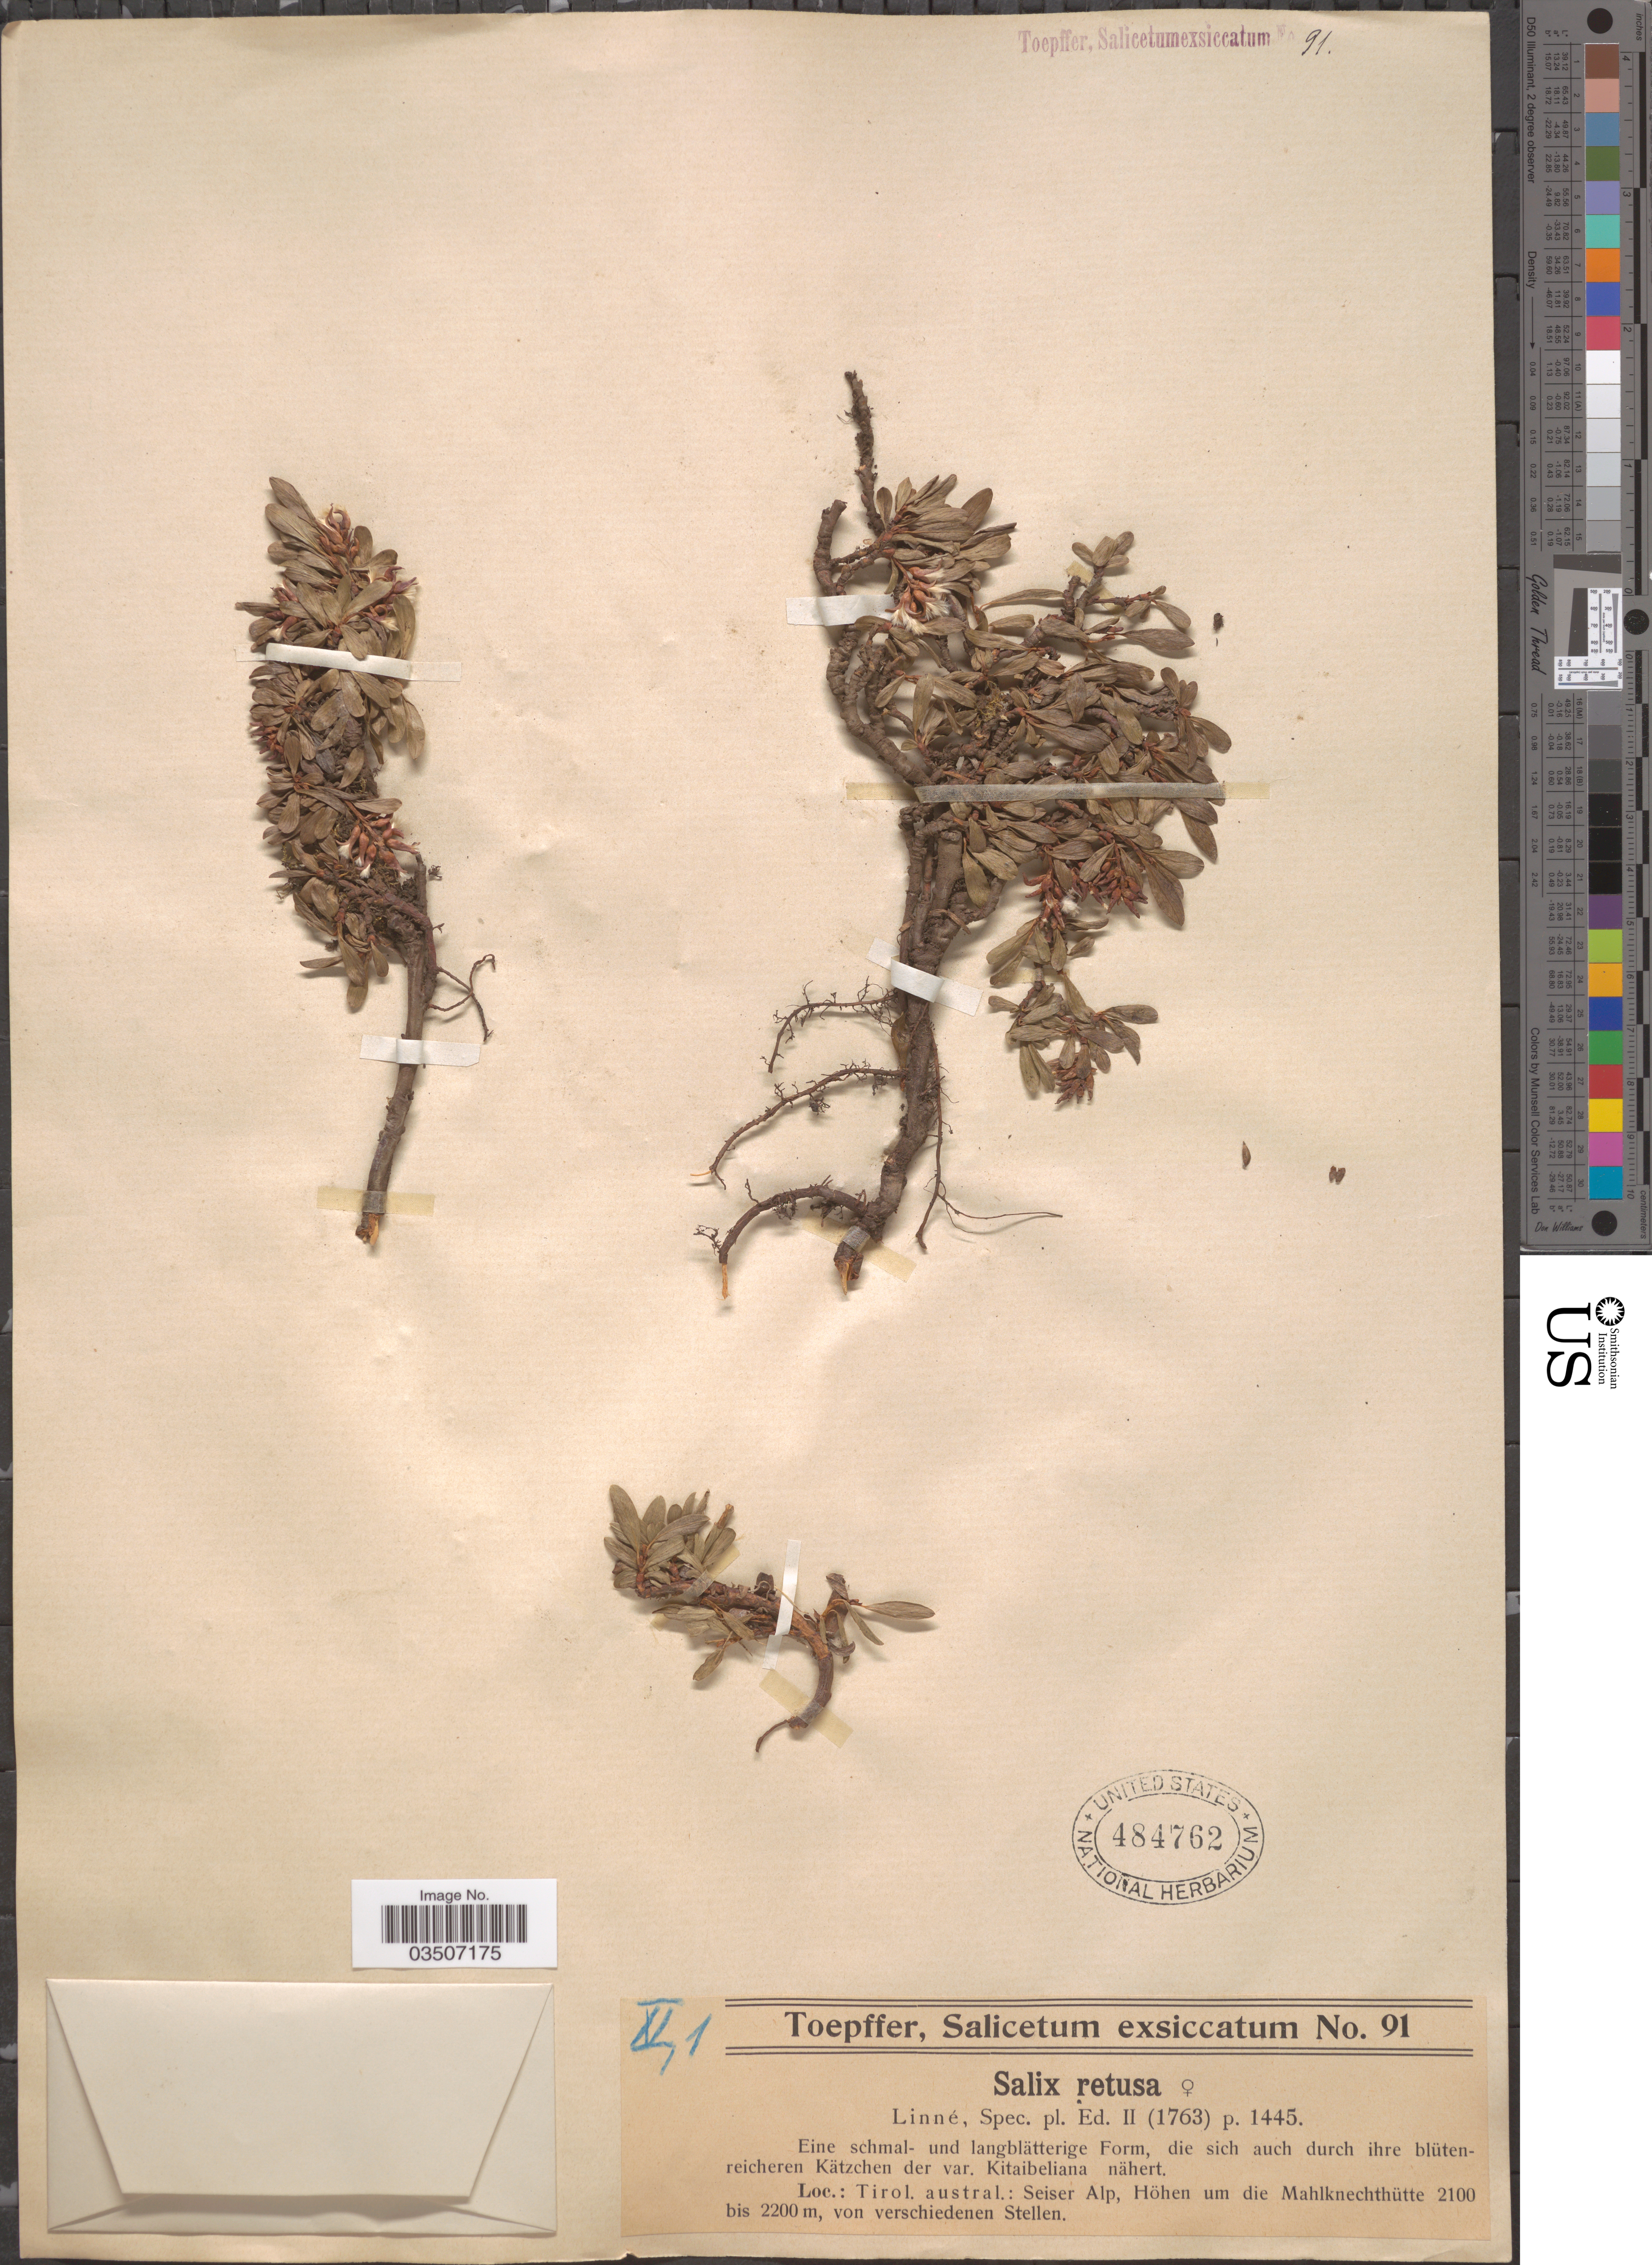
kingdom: Plantae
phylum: Tracheophyta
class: Magnoliopsida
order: Malpighiales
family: Salicaceae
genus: Salix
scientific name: Salix retusa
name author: L.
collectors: A. Toepffer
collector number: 91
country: Austria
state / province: Styria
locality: Tirol. austral.: Seiser Alp, Höhen um die Mahlknechthütte, von verschiedenen Stellen.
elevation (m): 2100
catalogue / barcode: US 484762